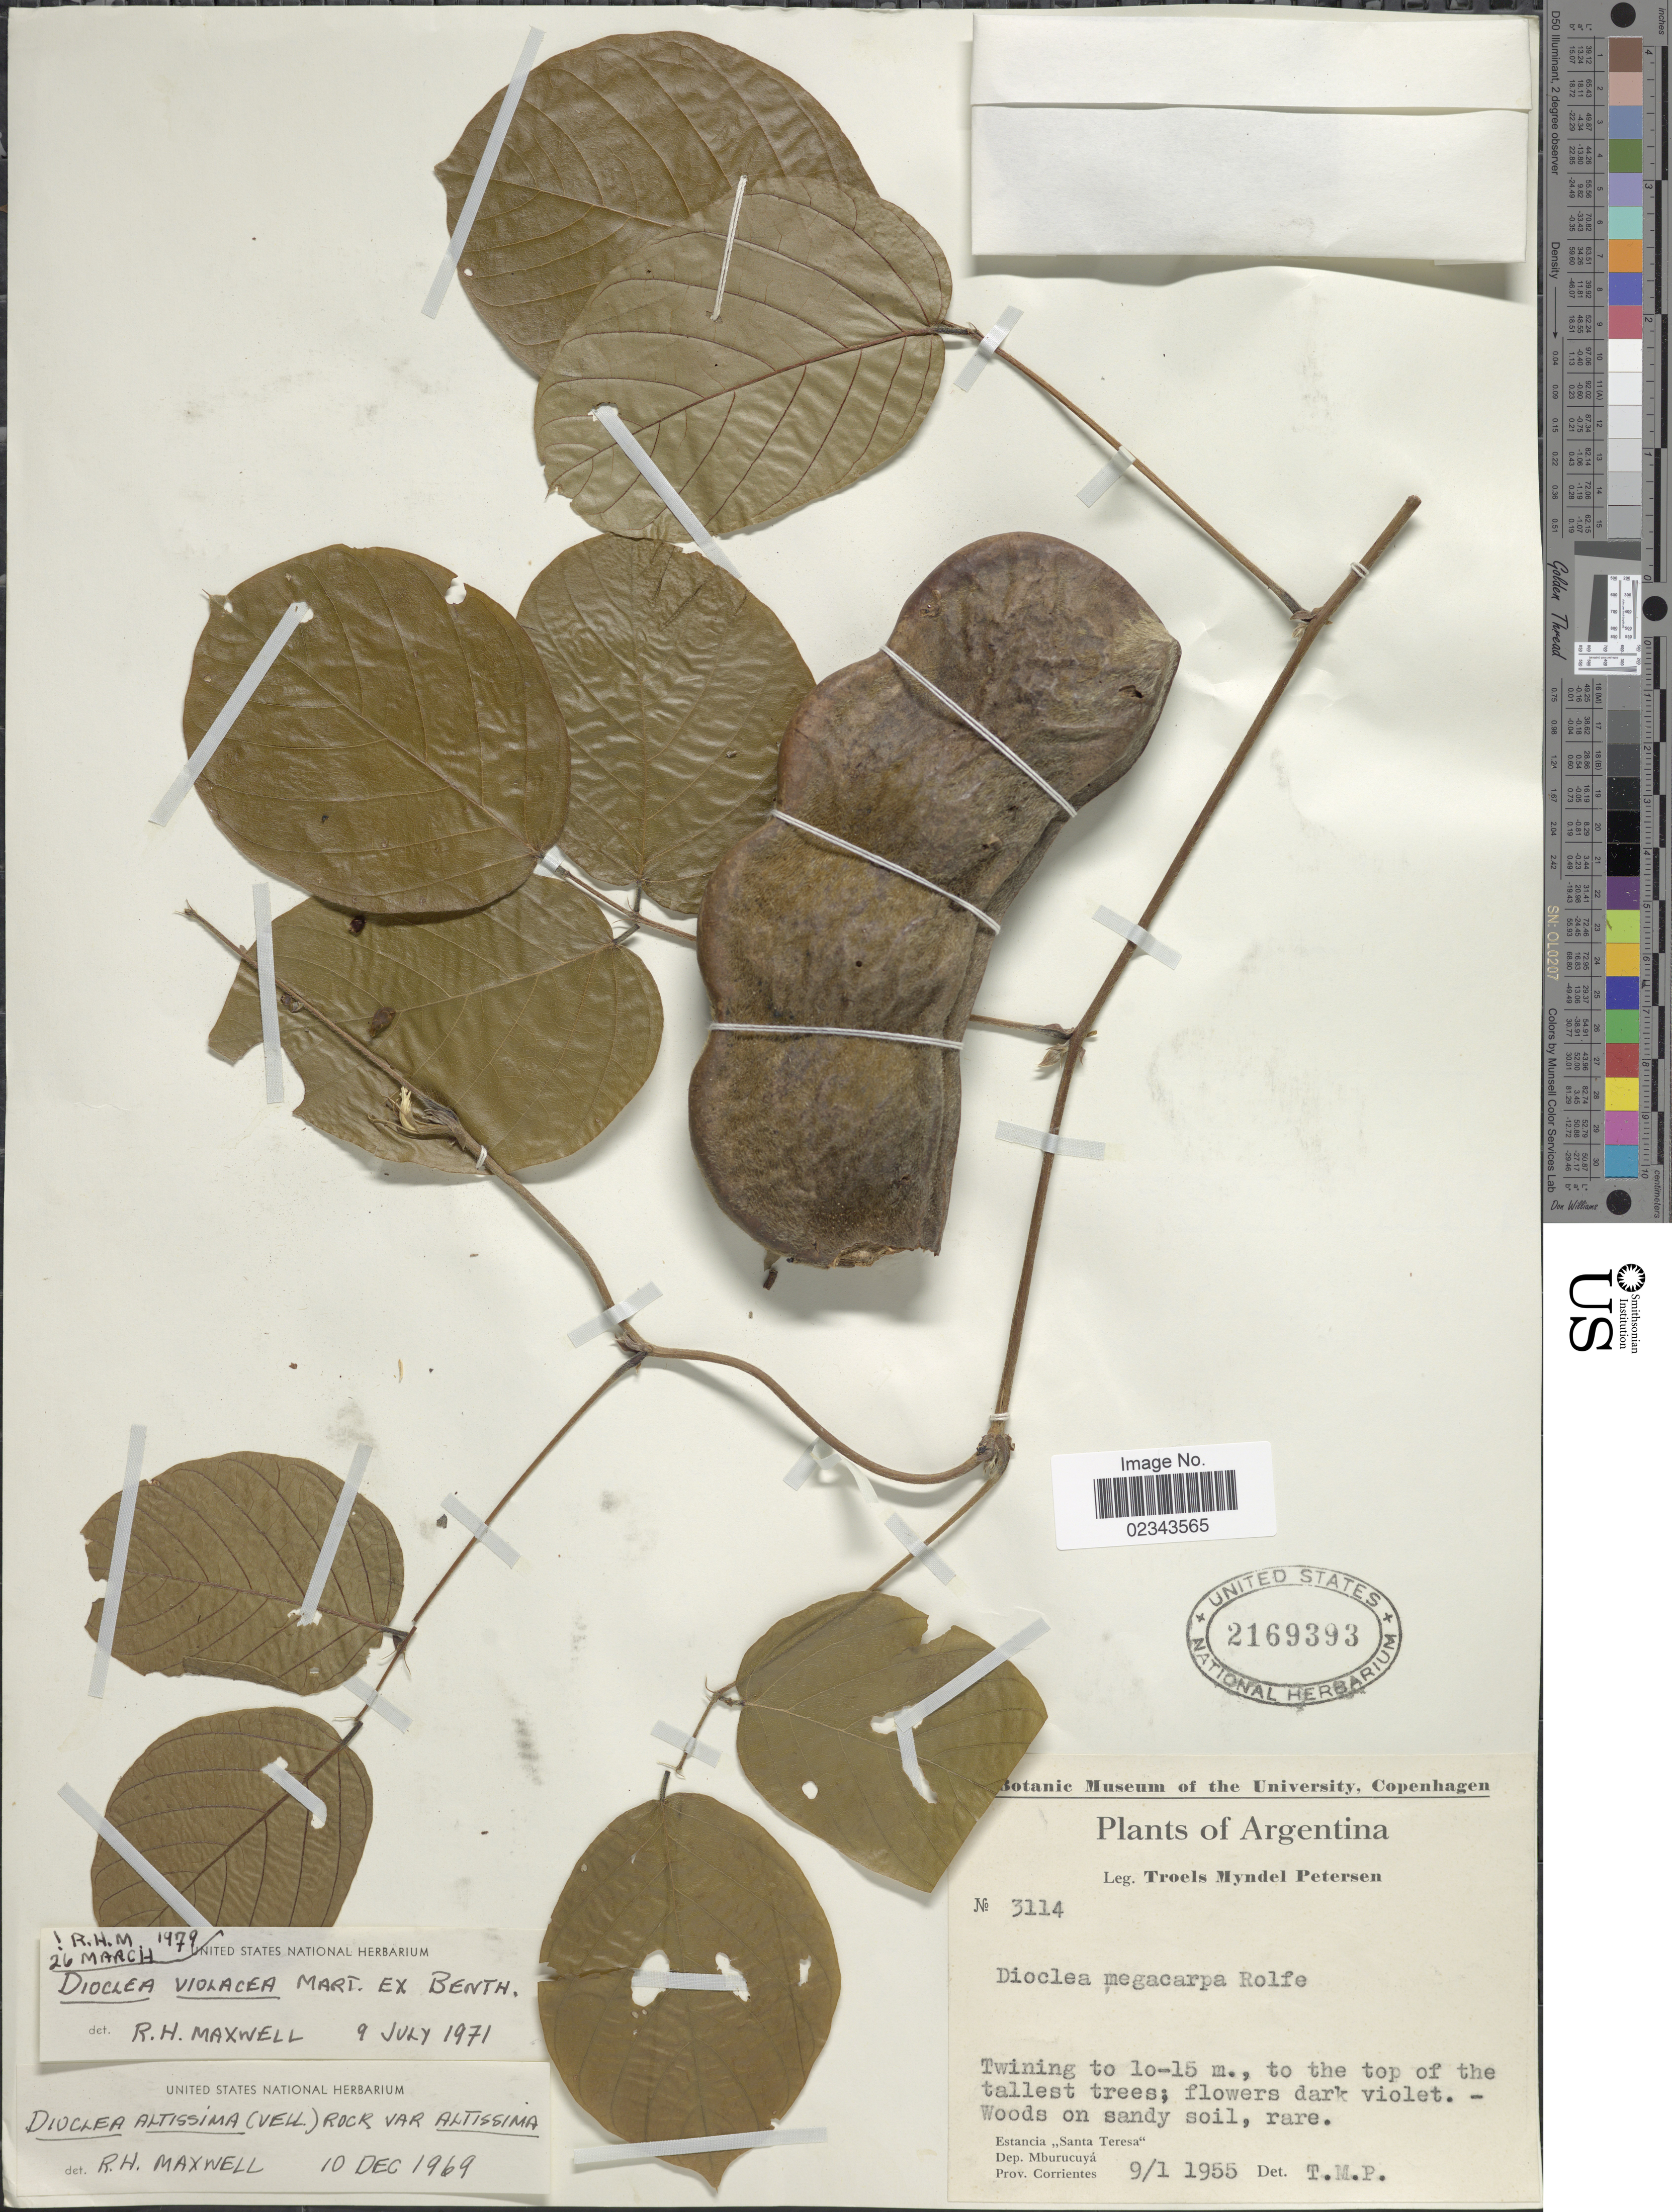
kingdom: Plantae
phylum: Tracheophyta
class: Magnoliopsida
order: Fabales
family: Fabaceae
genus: Macropsychanthus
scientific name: Macropsychanthus violaceus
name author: (Mart. ex Benth.) L.P. Queiroz & Snak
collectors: T. M. Petersen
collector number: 3114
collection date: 1955-01-09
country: Argentina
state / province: Corrientes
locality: Estancai "Santa Teresa", Dep. Mburucuya, to the top of the tallest trees, woods on sandy soil.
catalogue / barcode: US 2169393